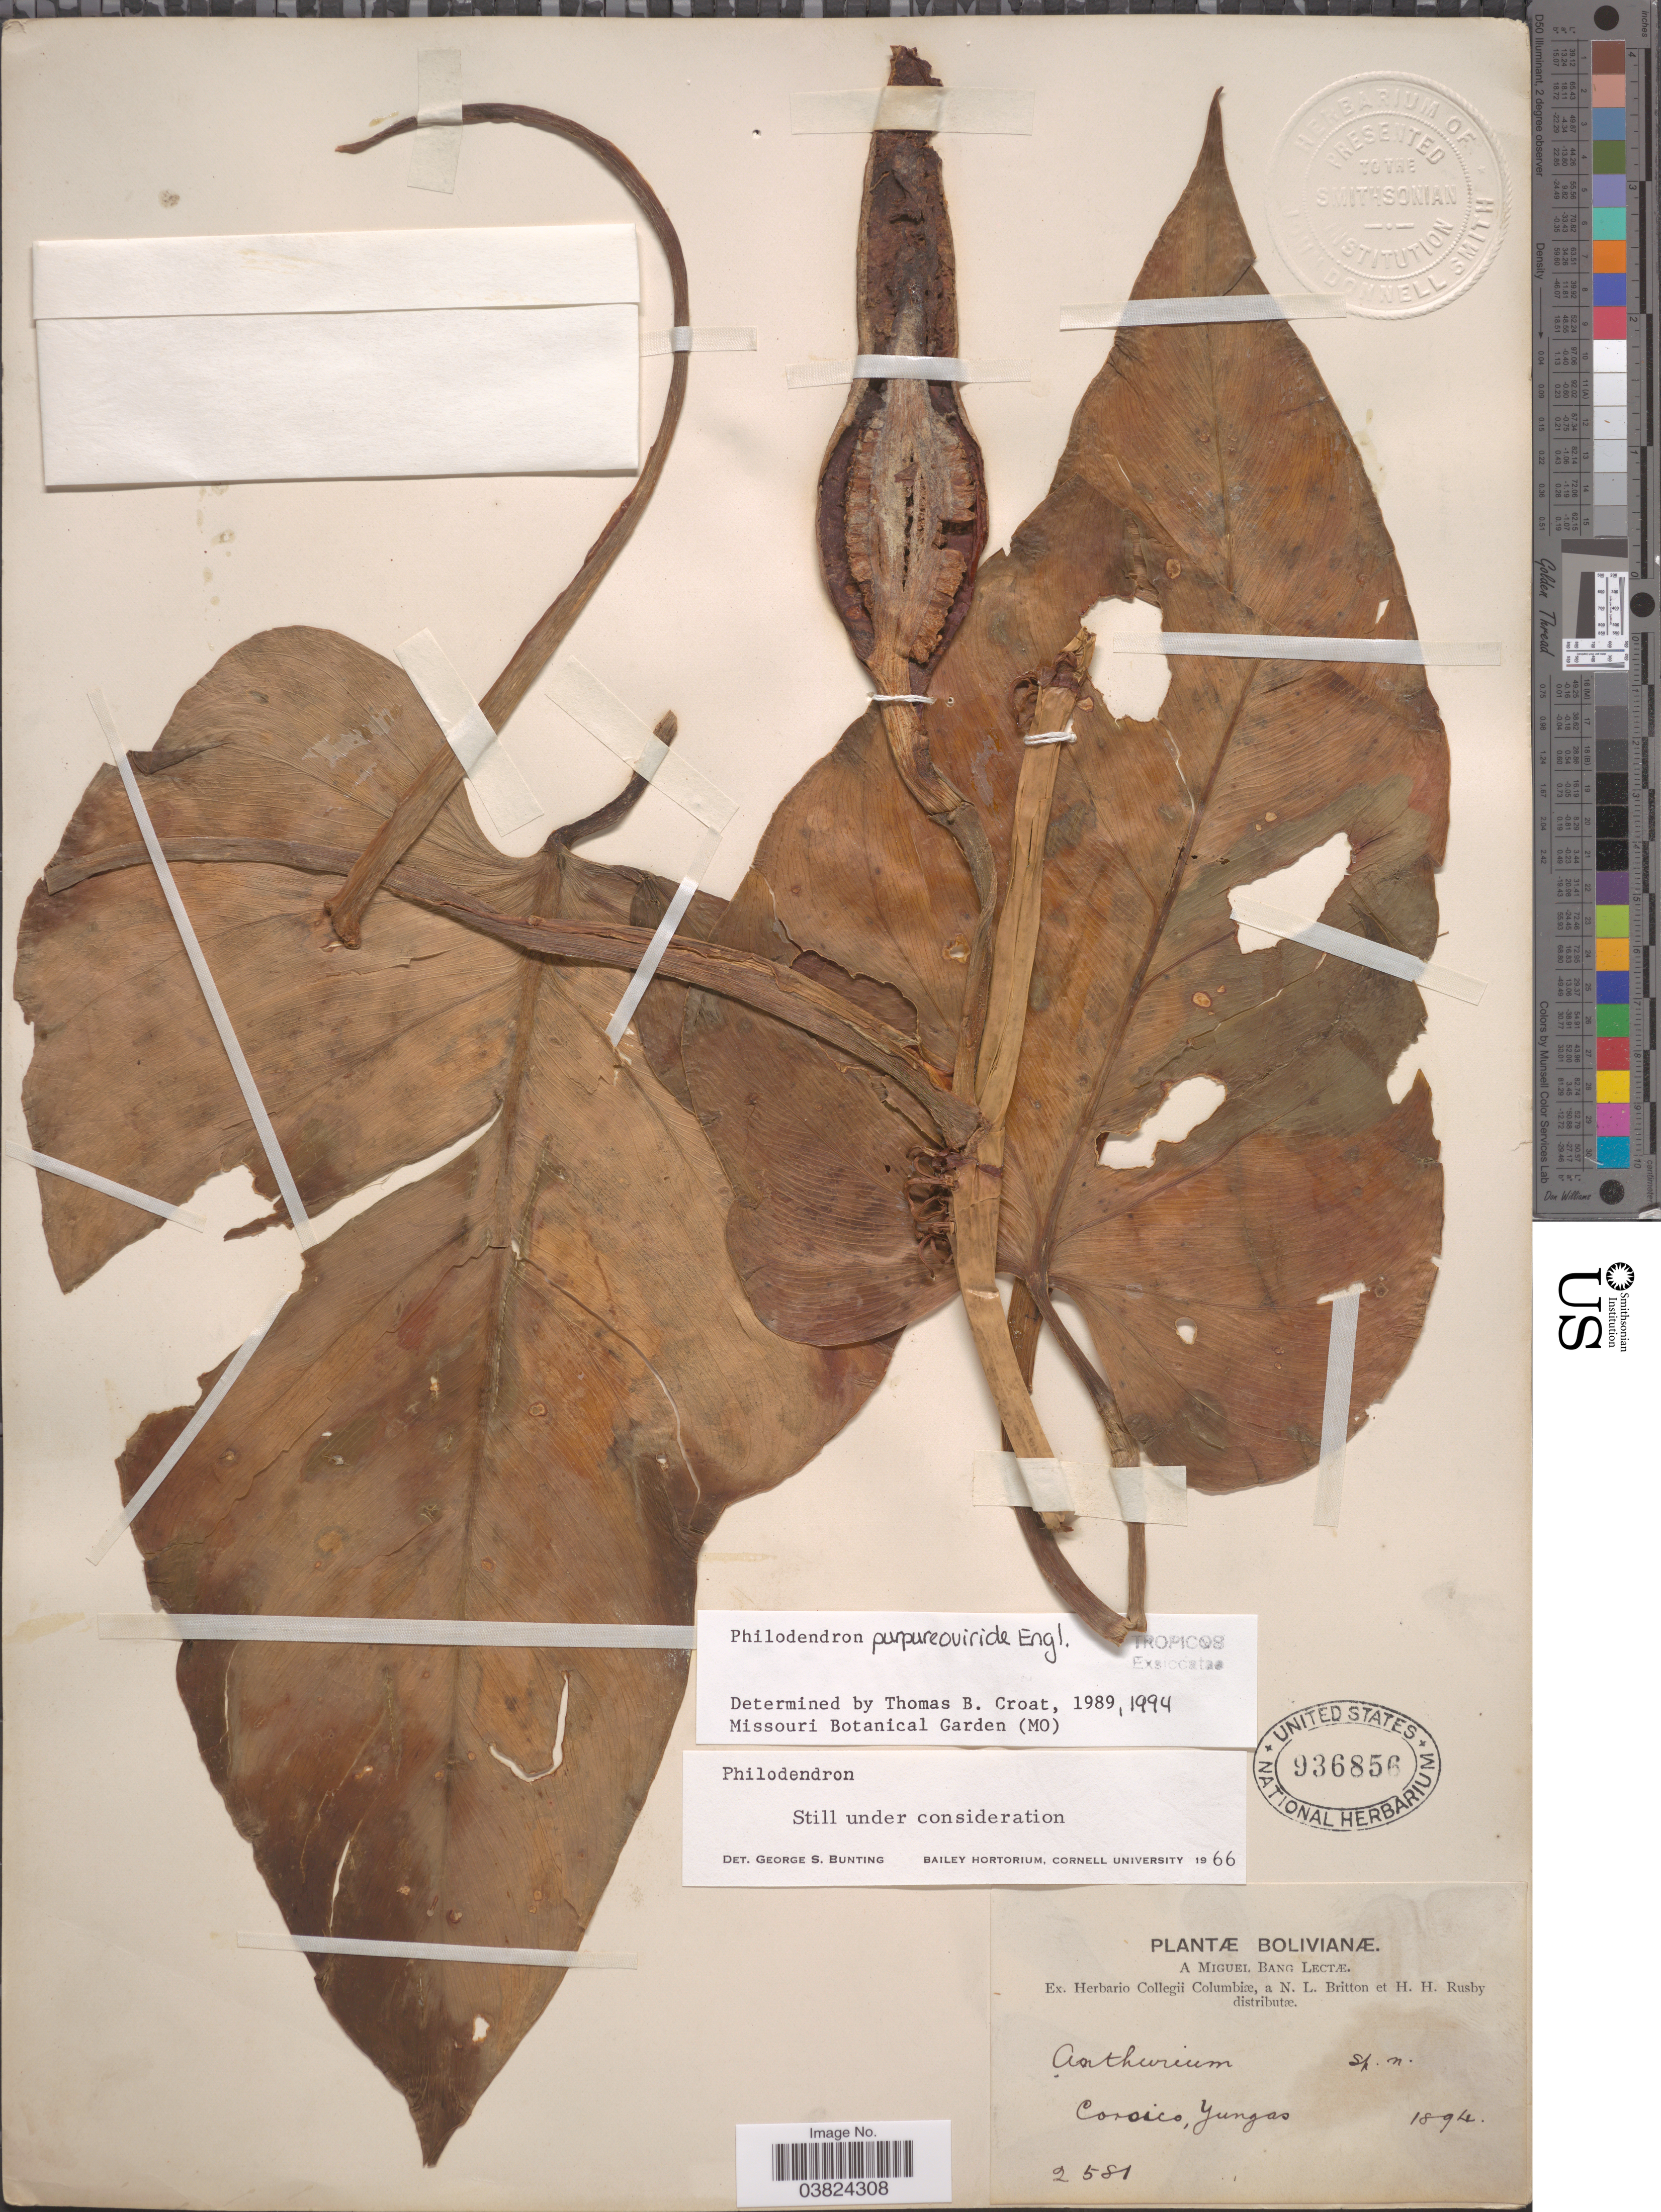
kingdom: Plantae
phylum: Tracheophyta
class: Liliopsida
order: Alismatales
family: Araceae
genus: Philodendron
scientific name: Philodendron purpureoviride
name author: Engl.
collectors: M. Bang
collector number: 2581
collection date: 1894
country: Bolivia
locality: Coroico, Yungas.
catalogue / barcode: US 936856